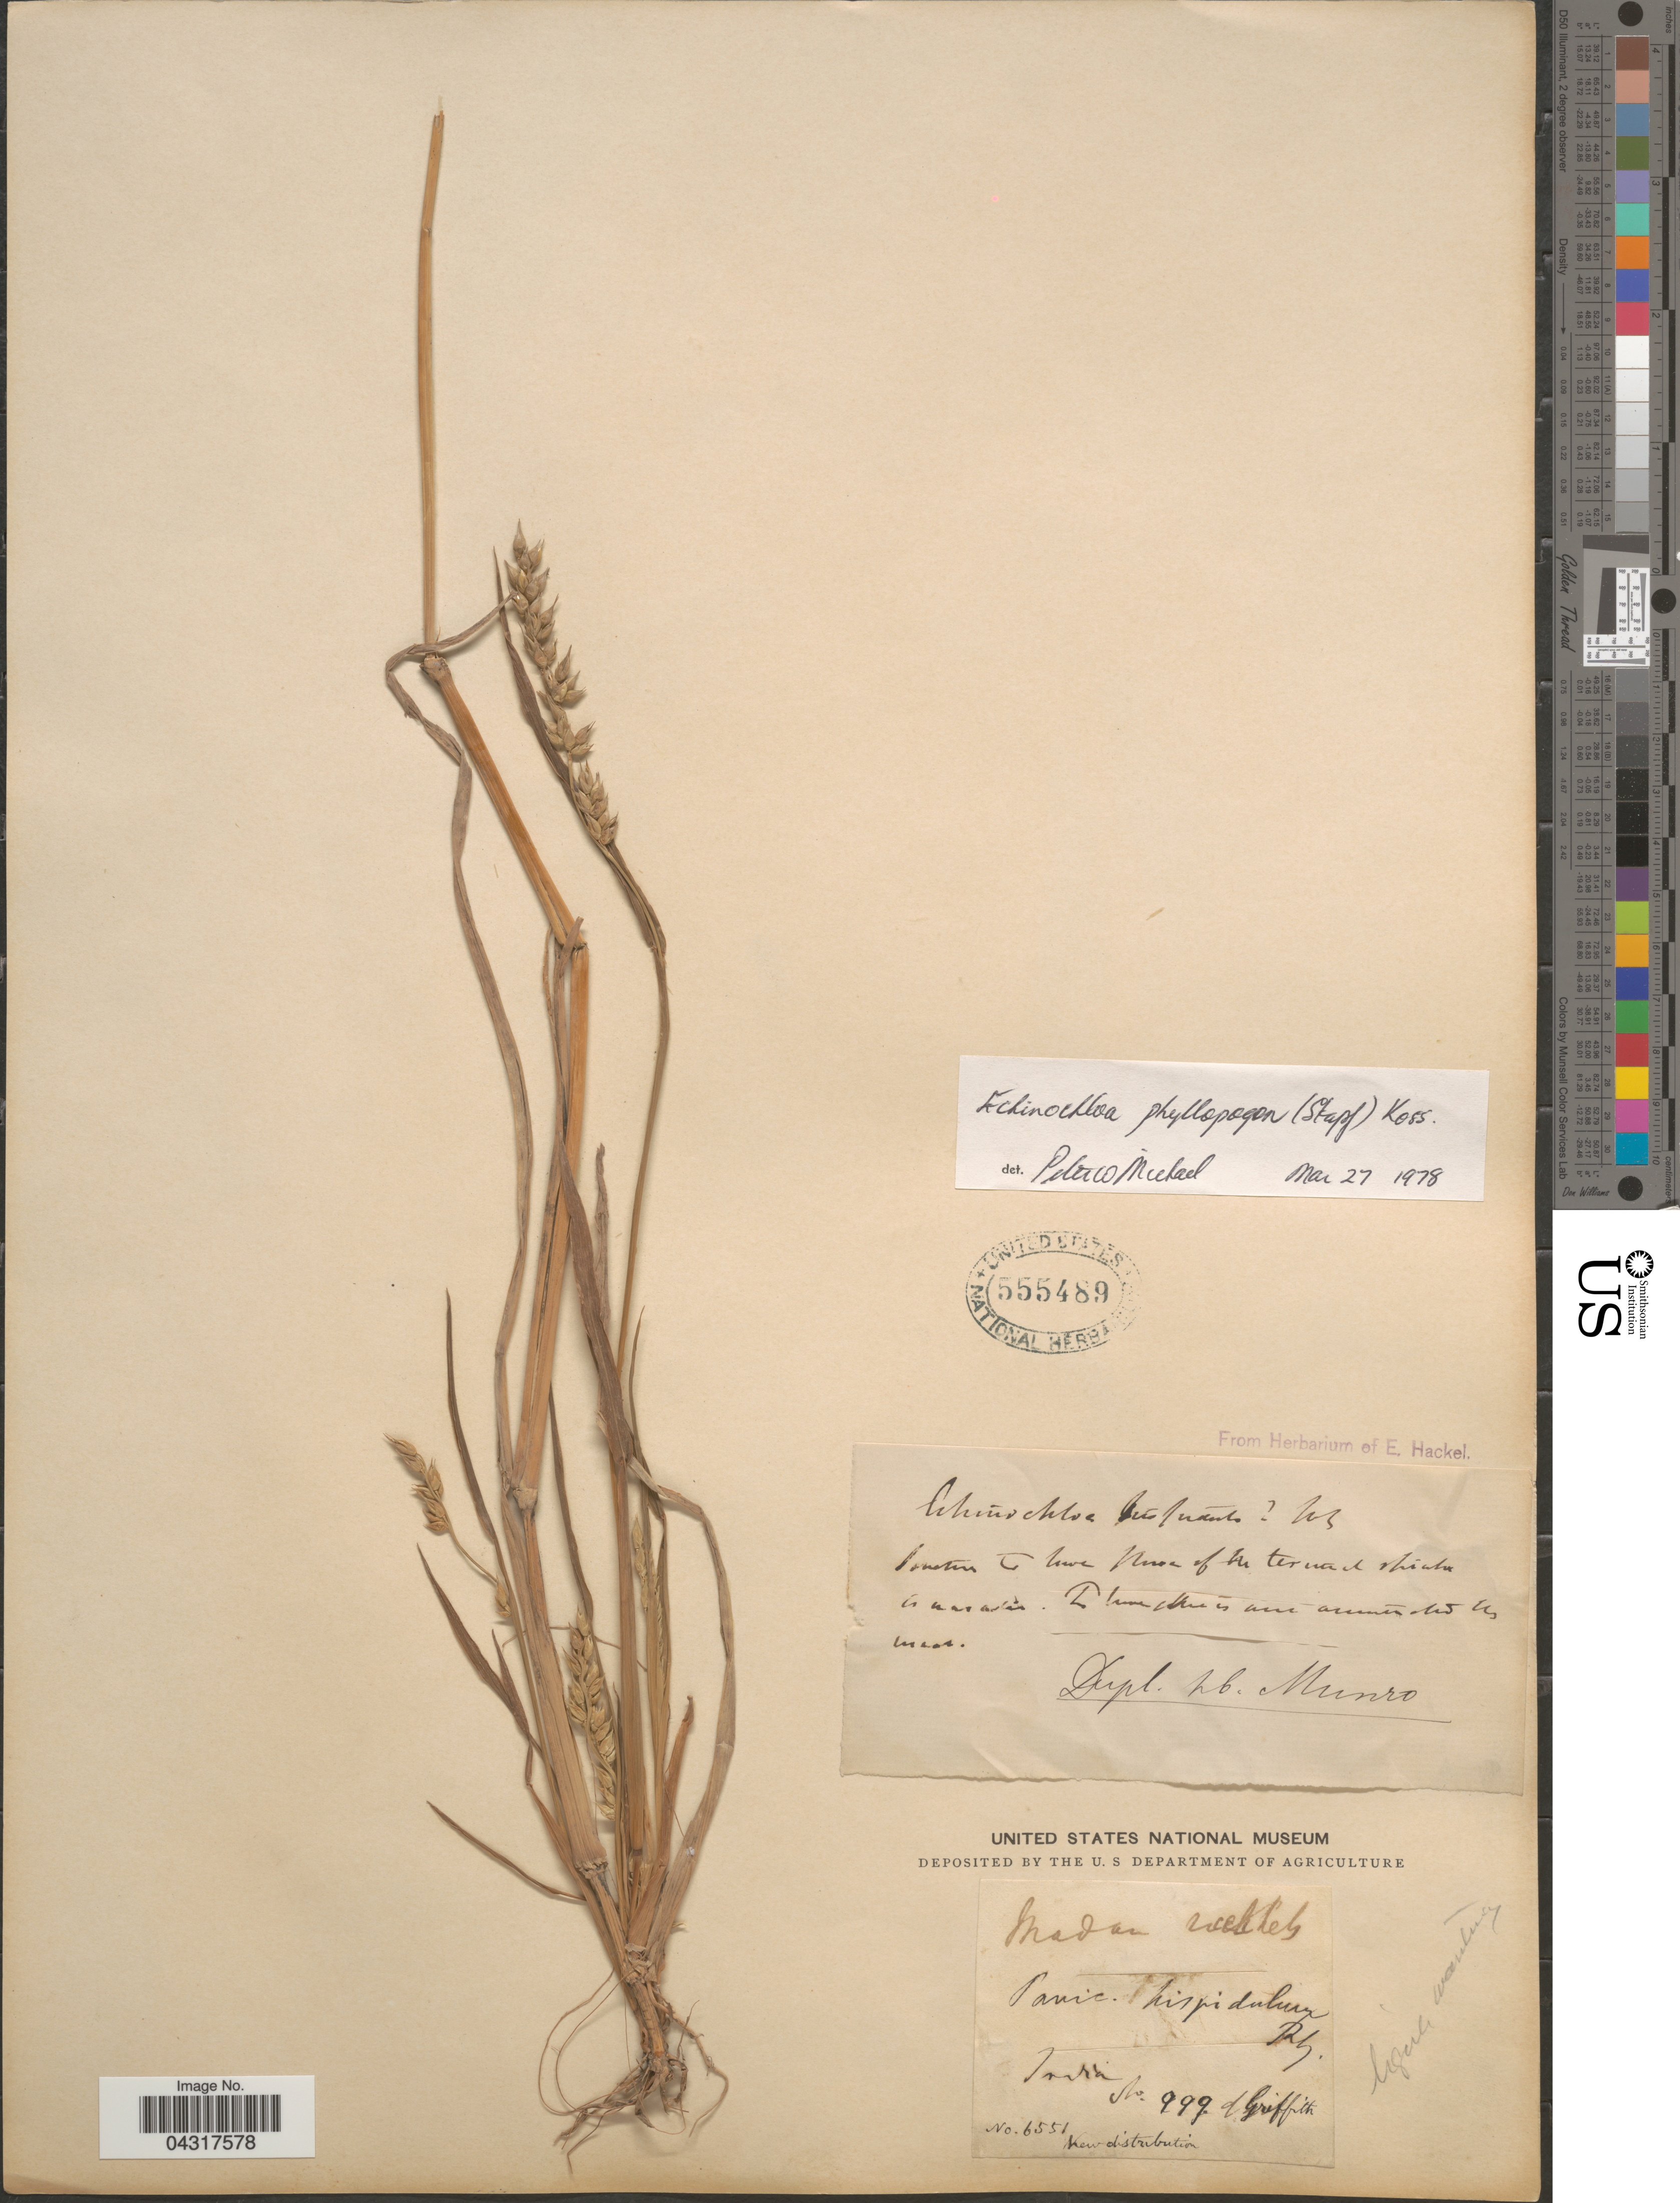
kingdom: Plantae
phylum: Tracheophyta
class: Liliopsida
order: Poales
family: Poaceae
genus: Echinochloa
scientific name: Echinochloa phyllopogon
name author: (Stapf) Stapf ex Kossenko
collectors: -. Griffith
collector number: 999d/6551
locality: [illegible text].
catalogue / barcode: US 555489